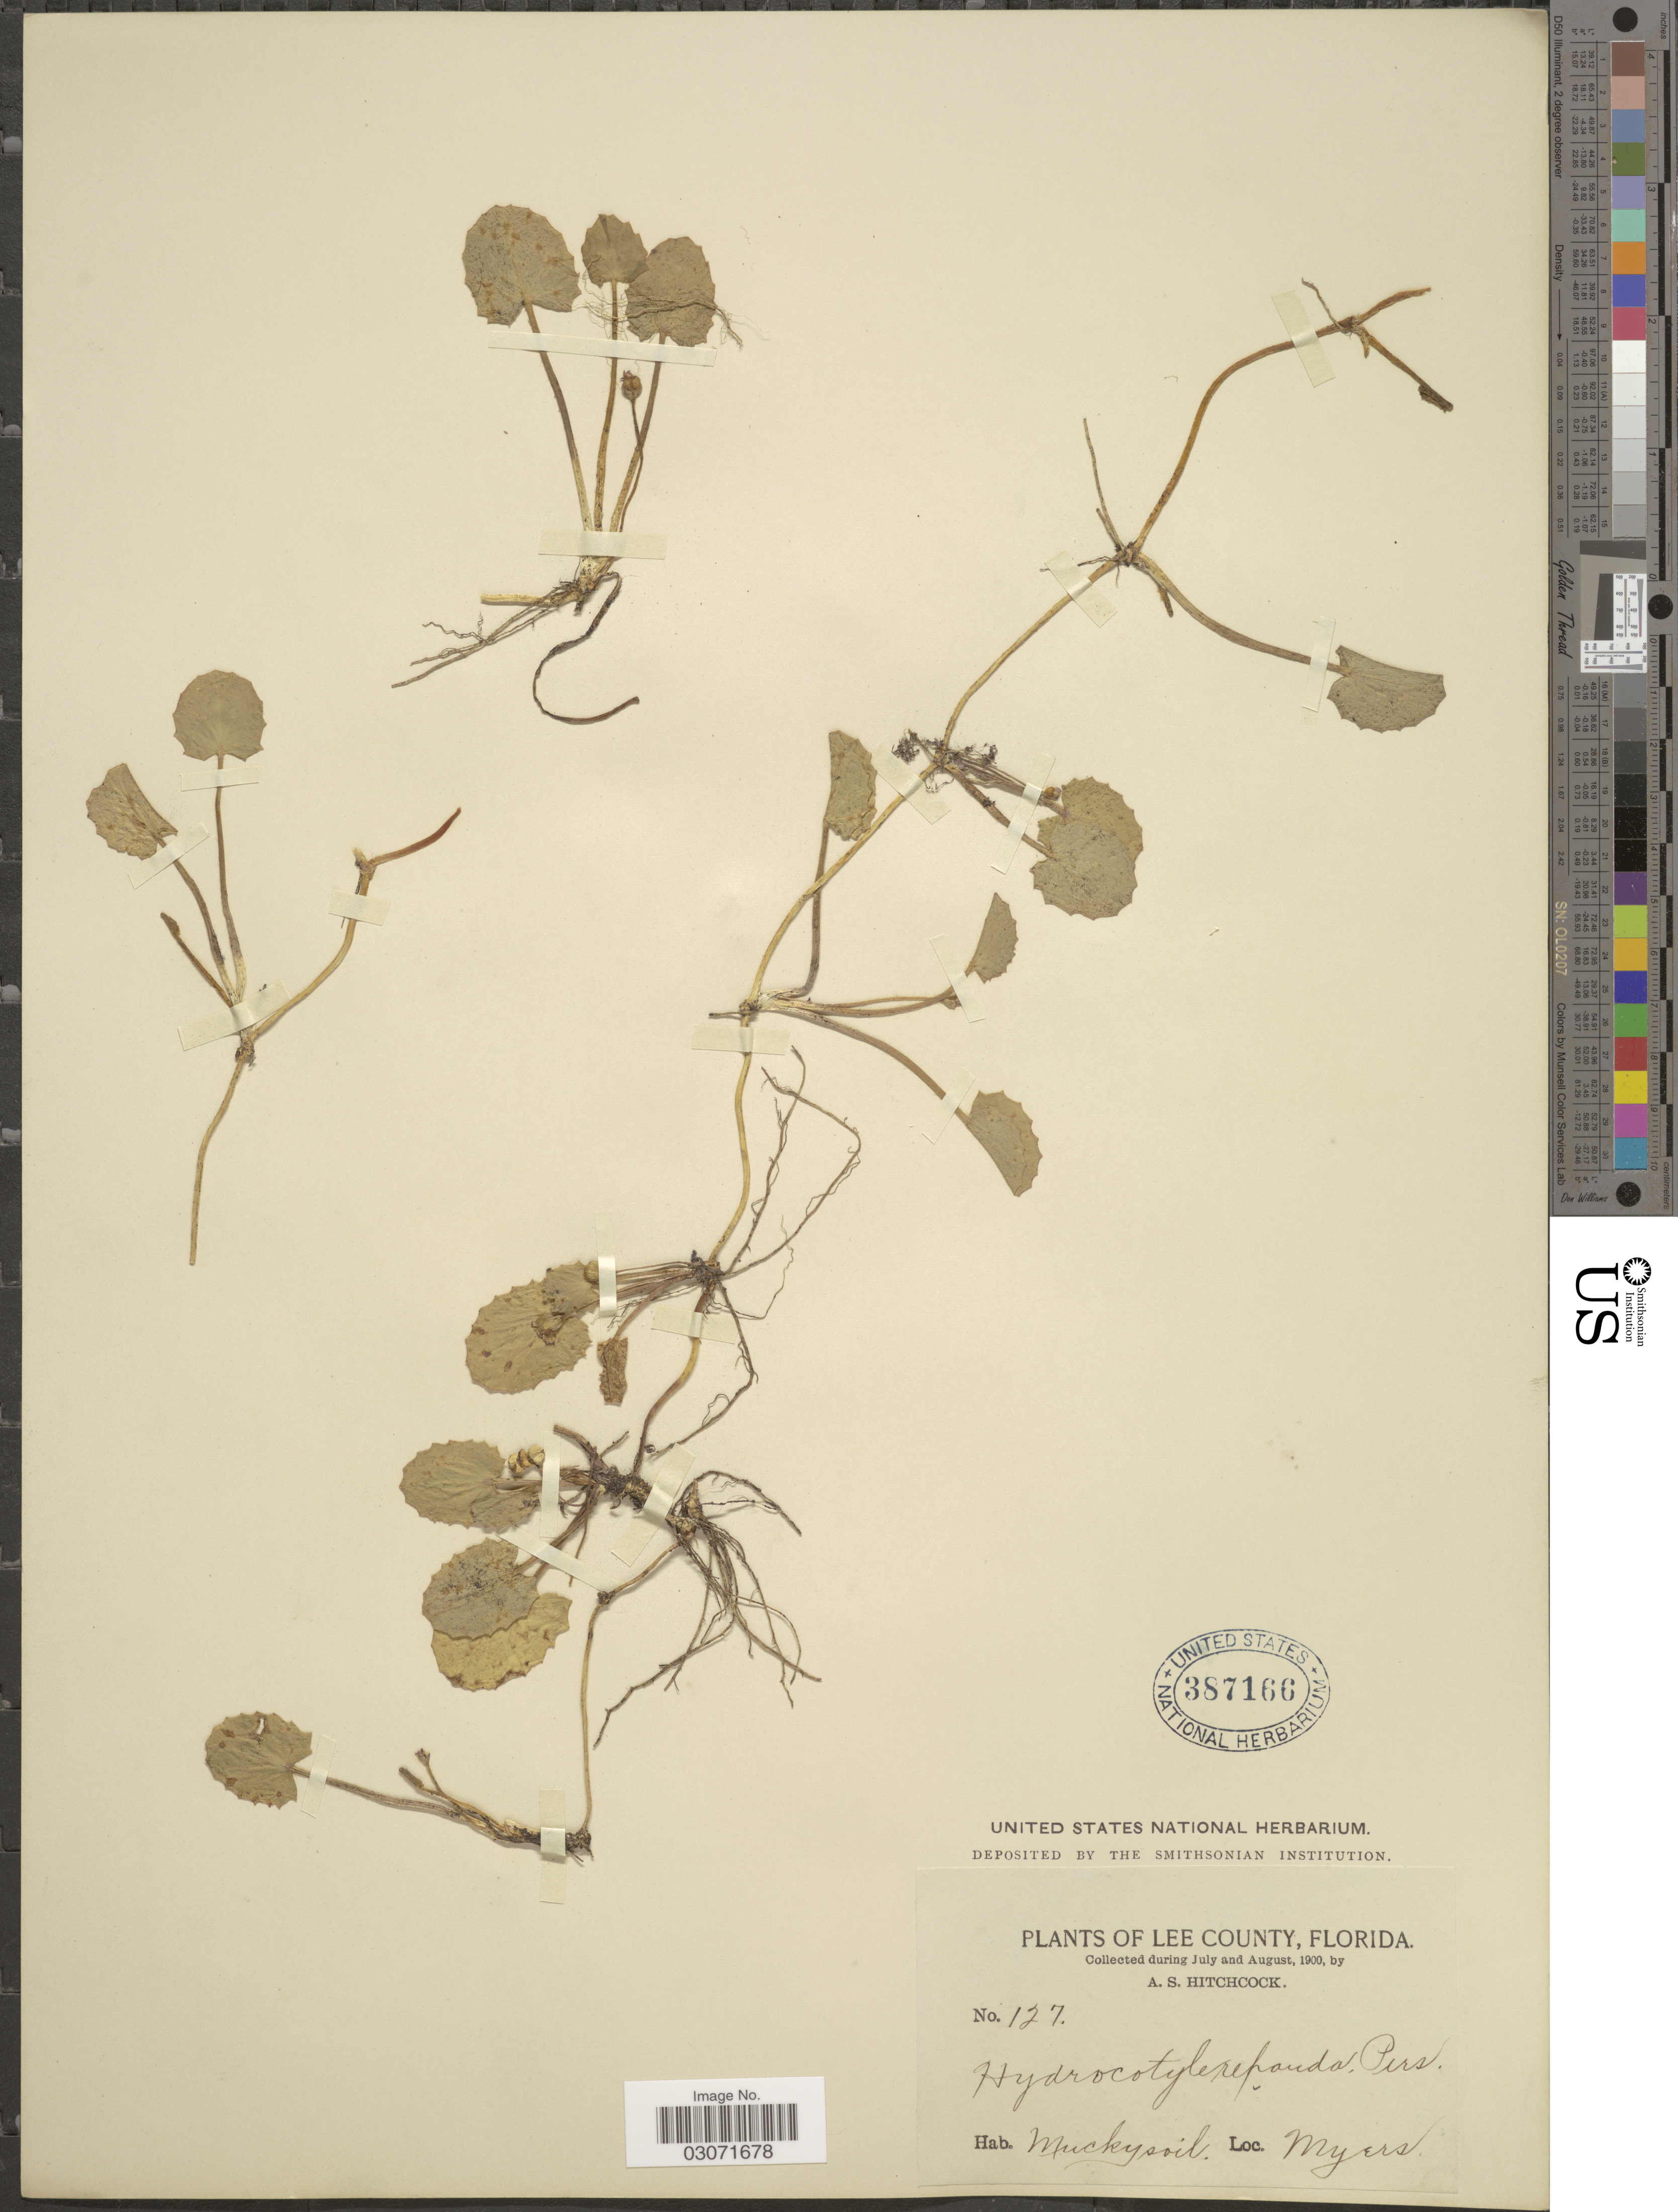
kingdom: Plantae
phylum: Tracheophyta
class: Magnoliopsida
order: Apiales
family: Apiaceae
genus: Centella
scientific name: Centella asiatica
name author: (L.) Urb.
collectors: A. S. Hitchcock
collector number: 127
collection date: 1900-07/1900-08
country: United States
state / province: Florida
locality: Lee County. Myers.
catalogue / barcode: US 387166